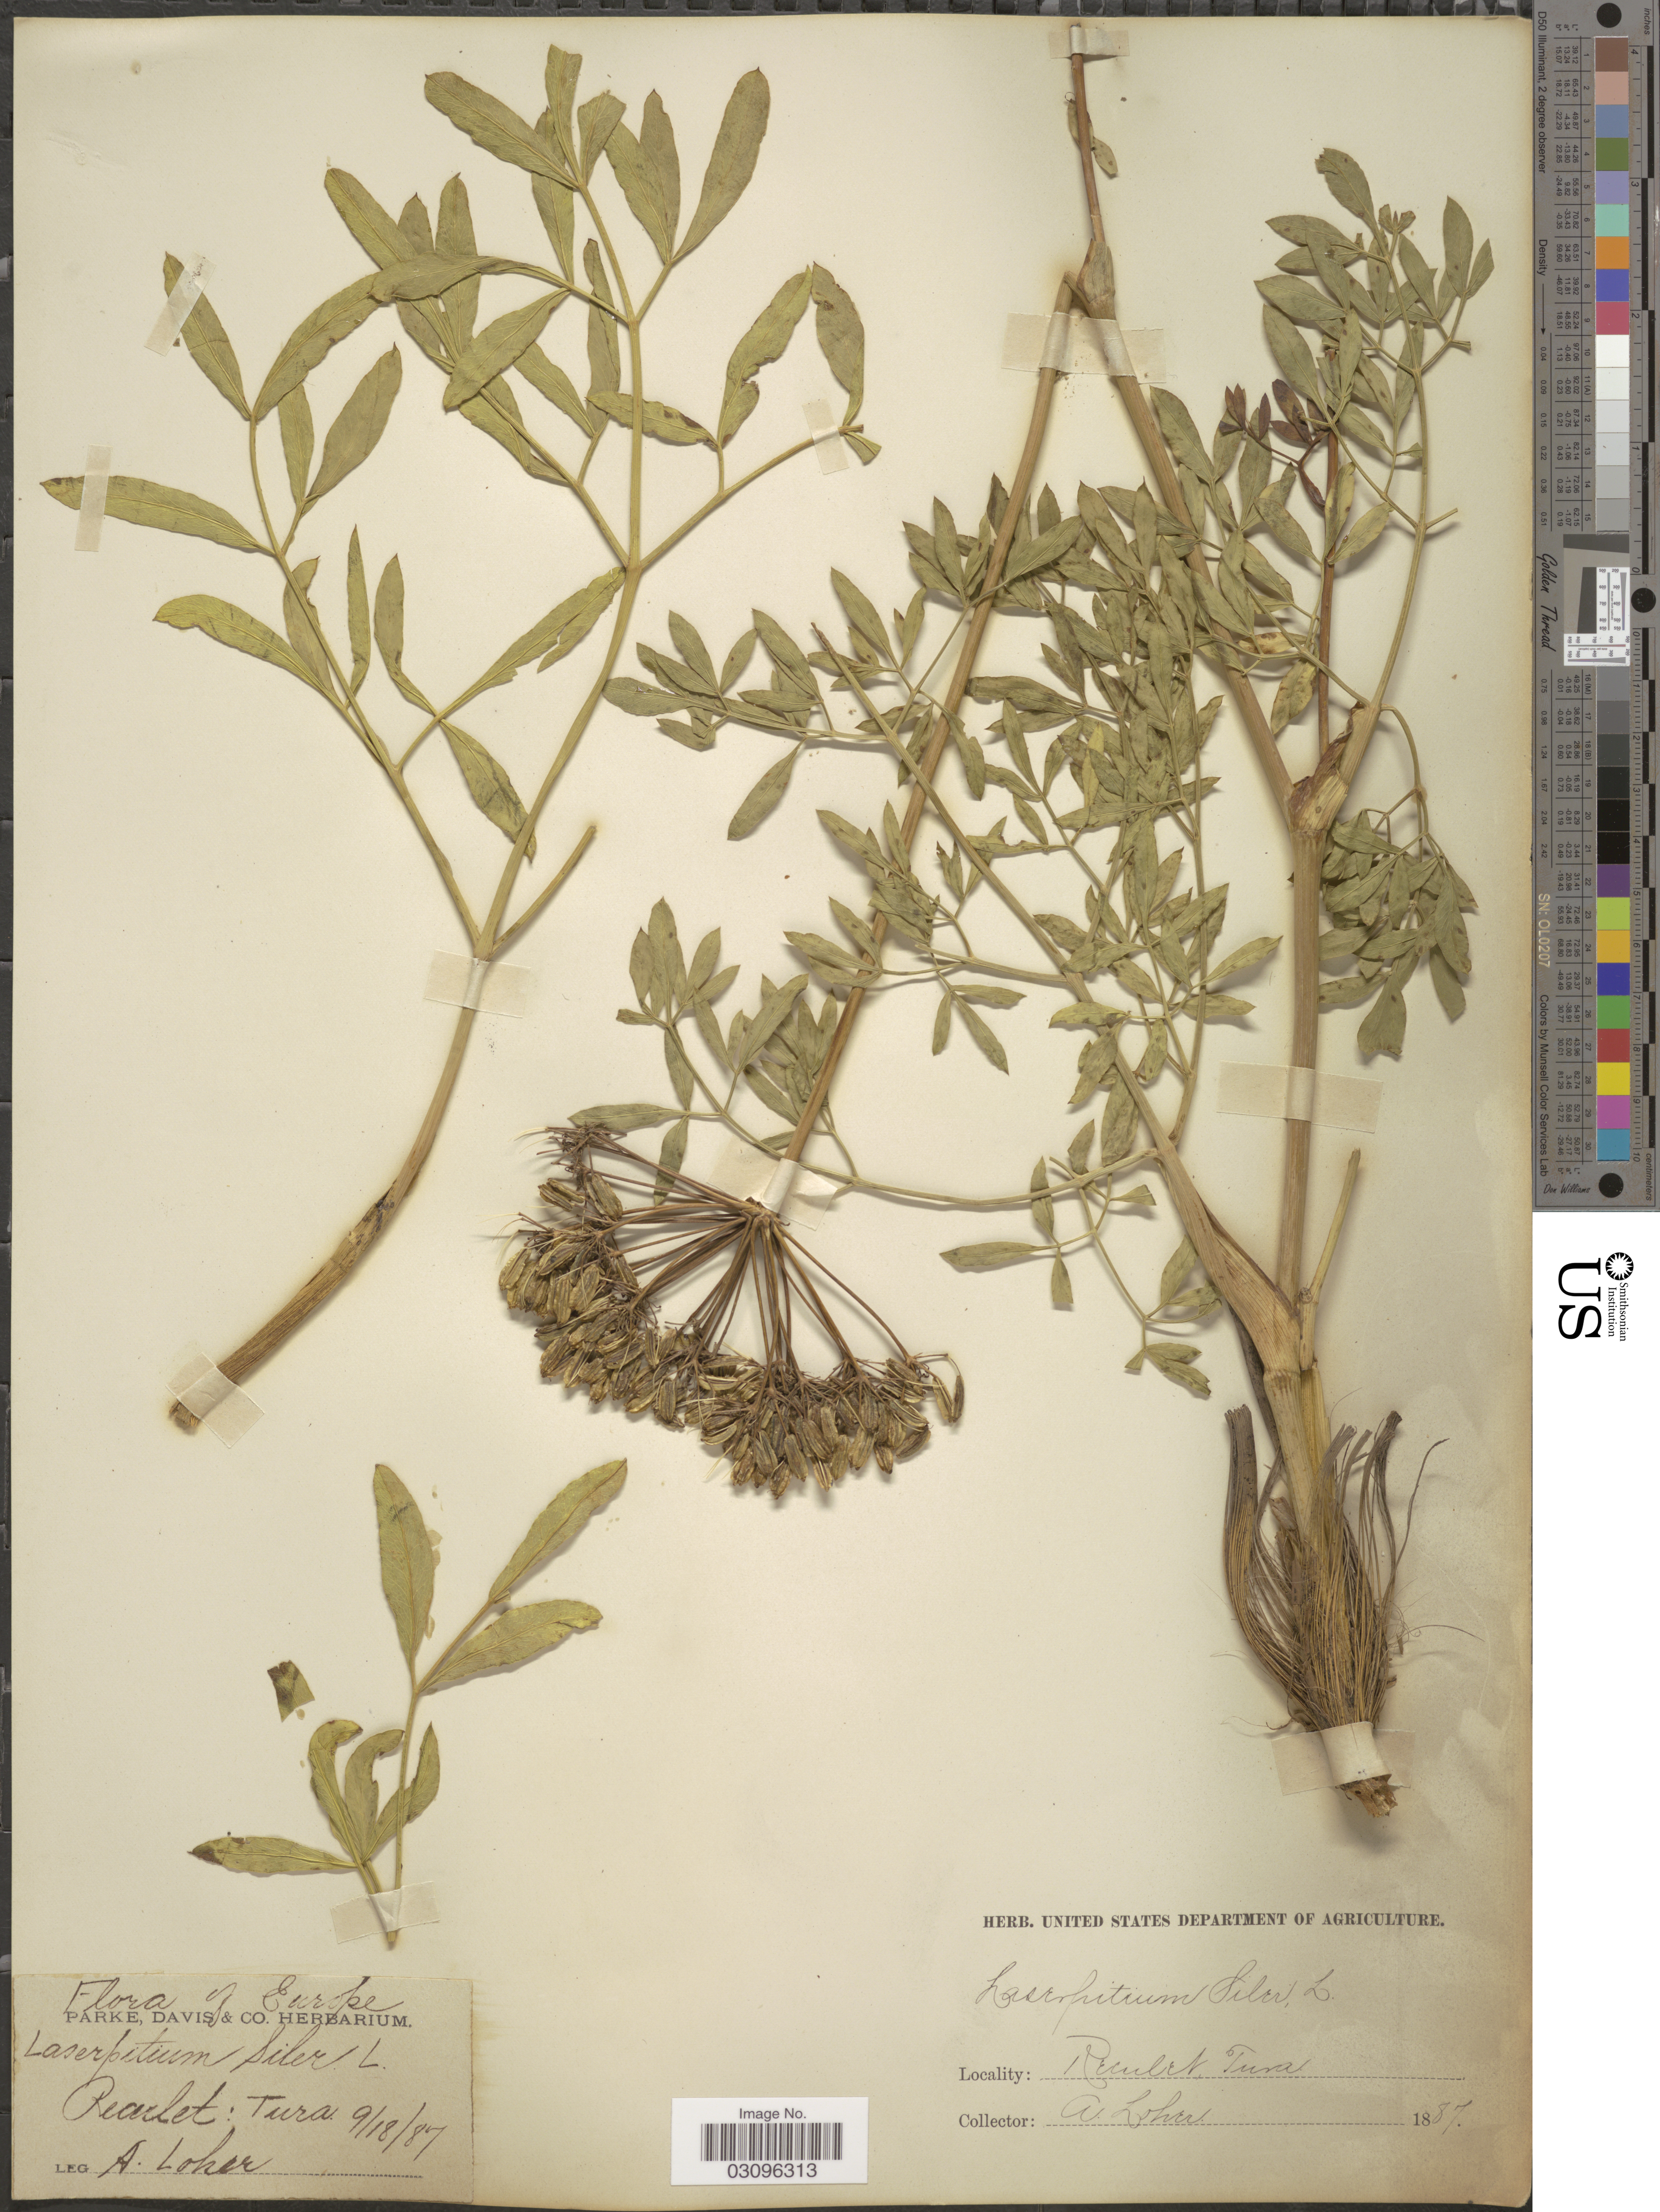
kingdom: Plantae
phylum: Tracheophyta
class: Magnoliopsida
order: Apiales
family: Apiaceae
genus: Laserpitium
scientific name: Laserpitium siler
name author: L.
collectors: A. Loher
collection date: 1887-09-18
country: France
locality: Europe. Reculet Jura.